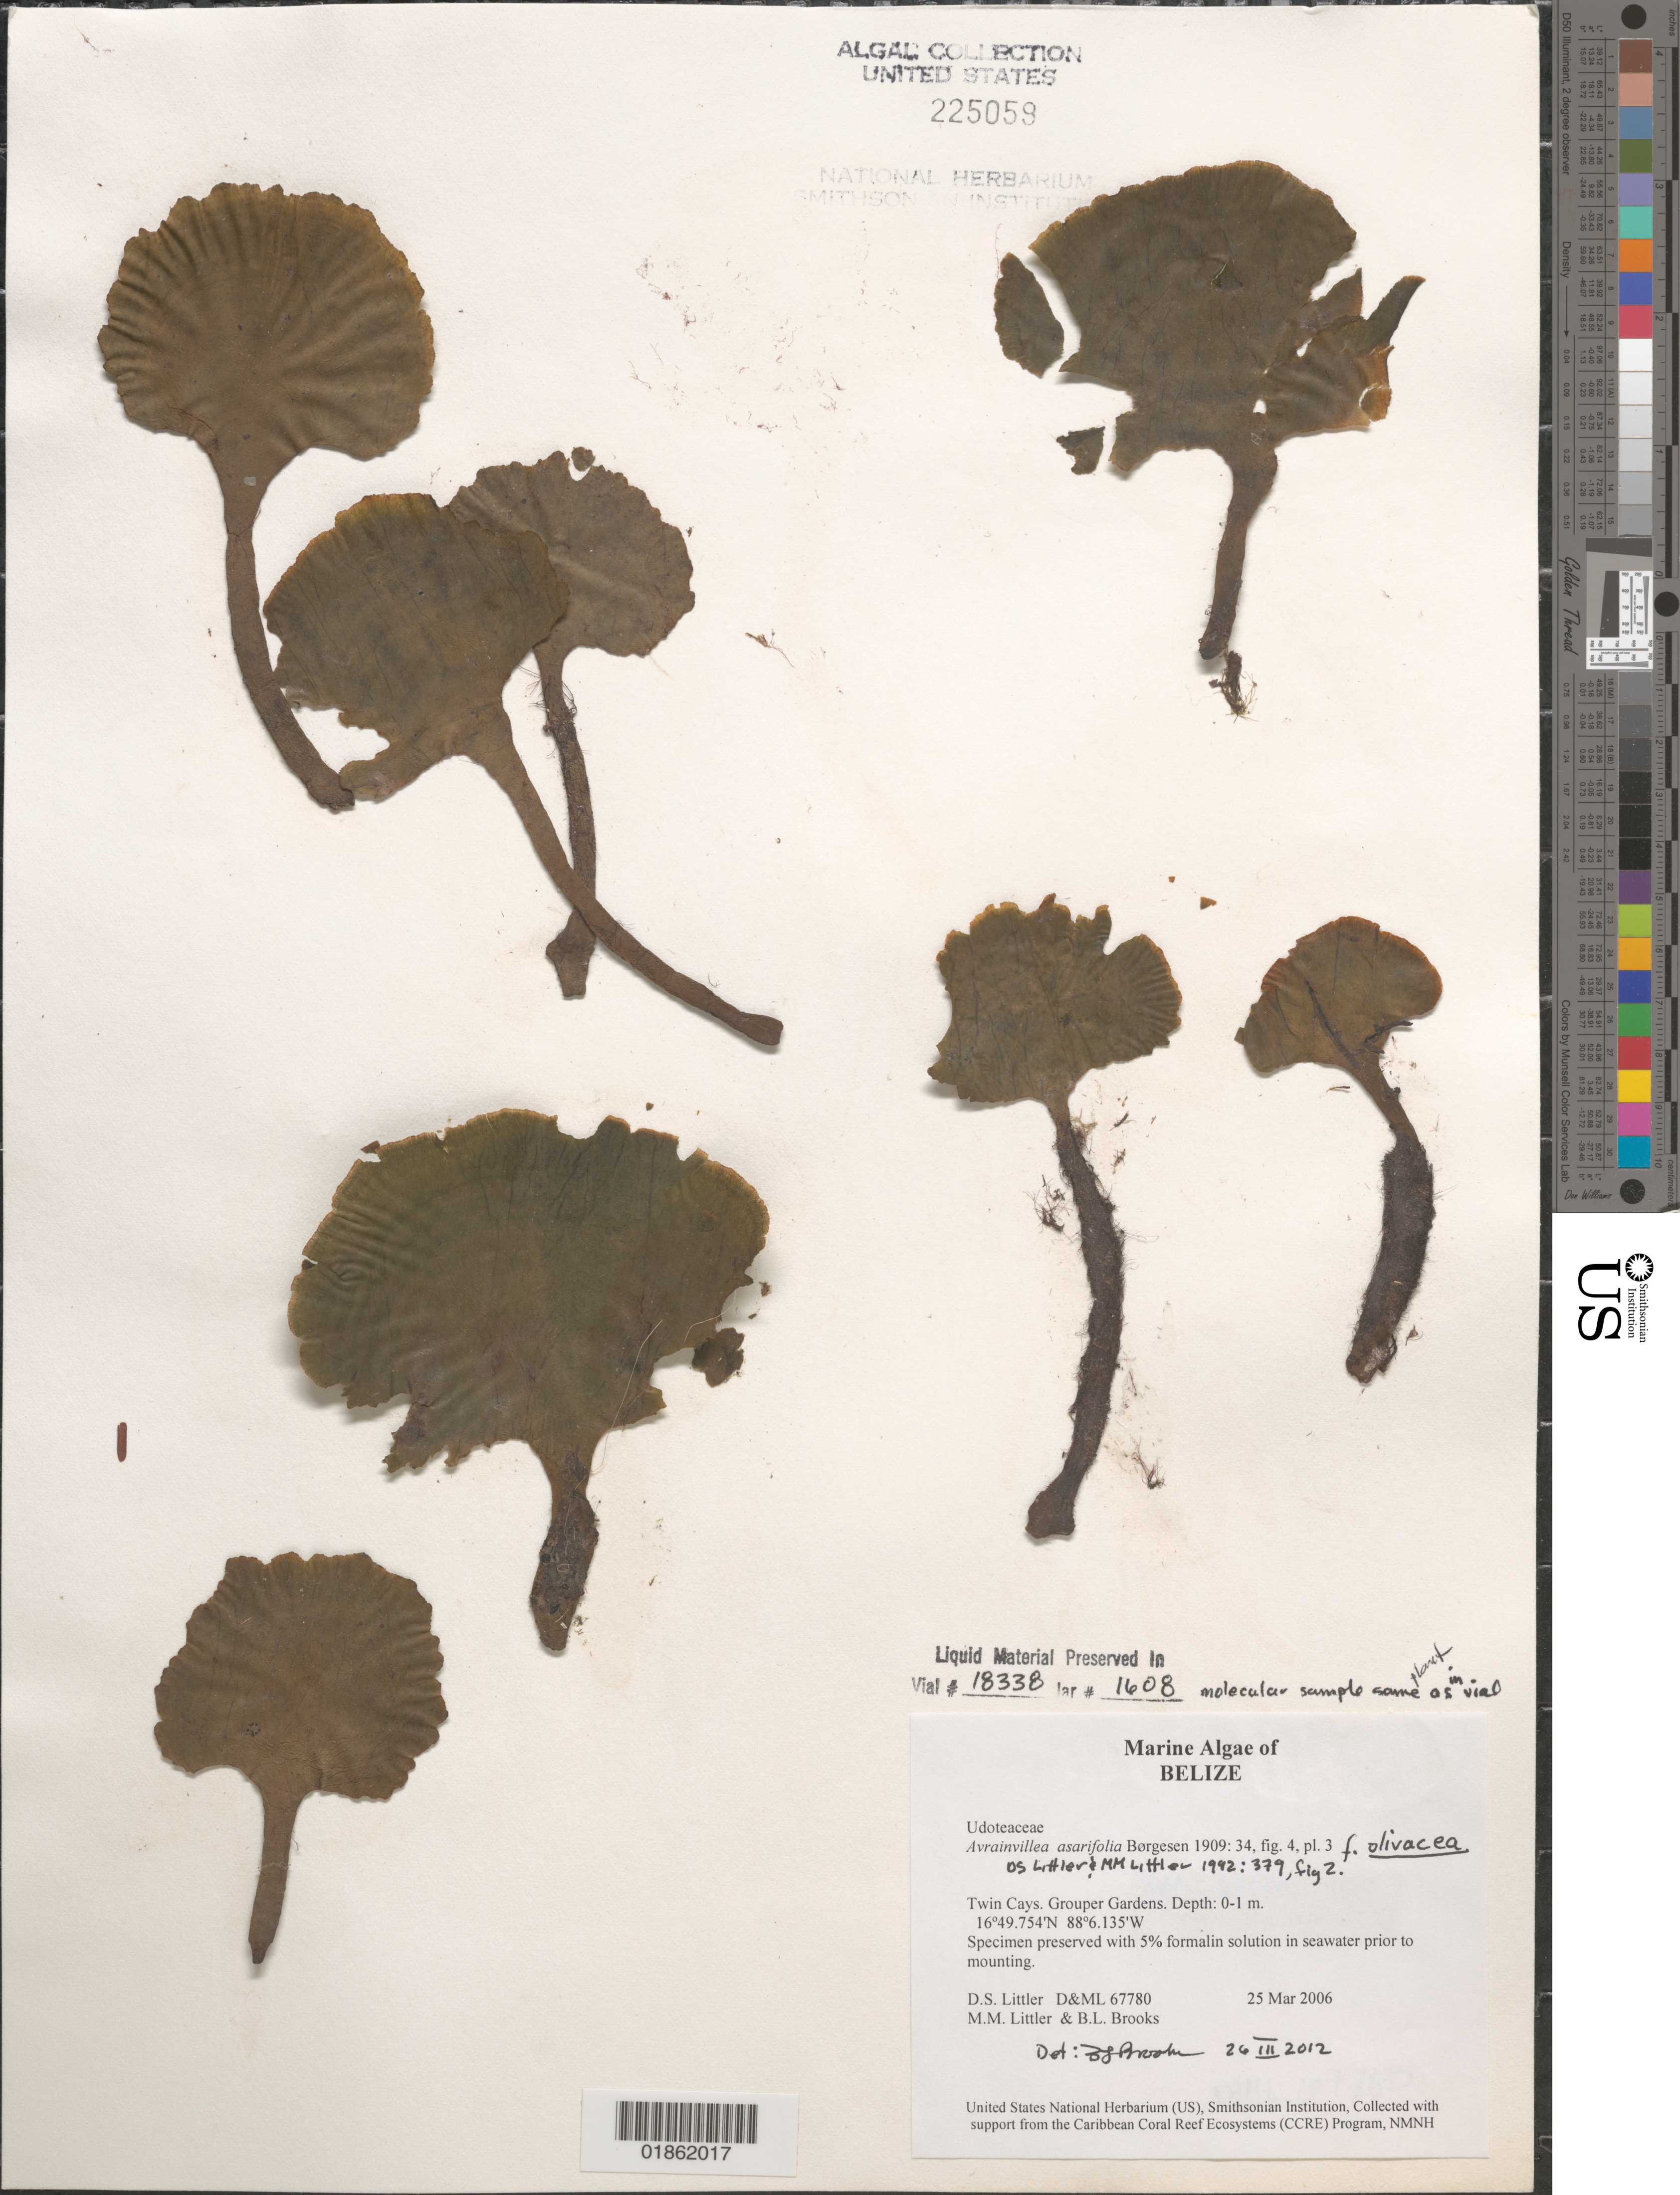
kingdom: Plantae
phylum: Chlorophyta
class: Ulvophyceae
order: Bryopsidales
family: Dichotomosiphonaceae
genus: Avrainvillea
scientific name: Avrainvillea asarifolia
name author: Børgesen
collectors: D. S. Littler & M. M. Littler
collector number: D&ML 67780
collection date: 2006-03-25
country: Belize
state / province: Stann Creek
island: Twin Cays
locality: Twin Cays. Grouper Gardens.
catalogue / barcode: US 225059